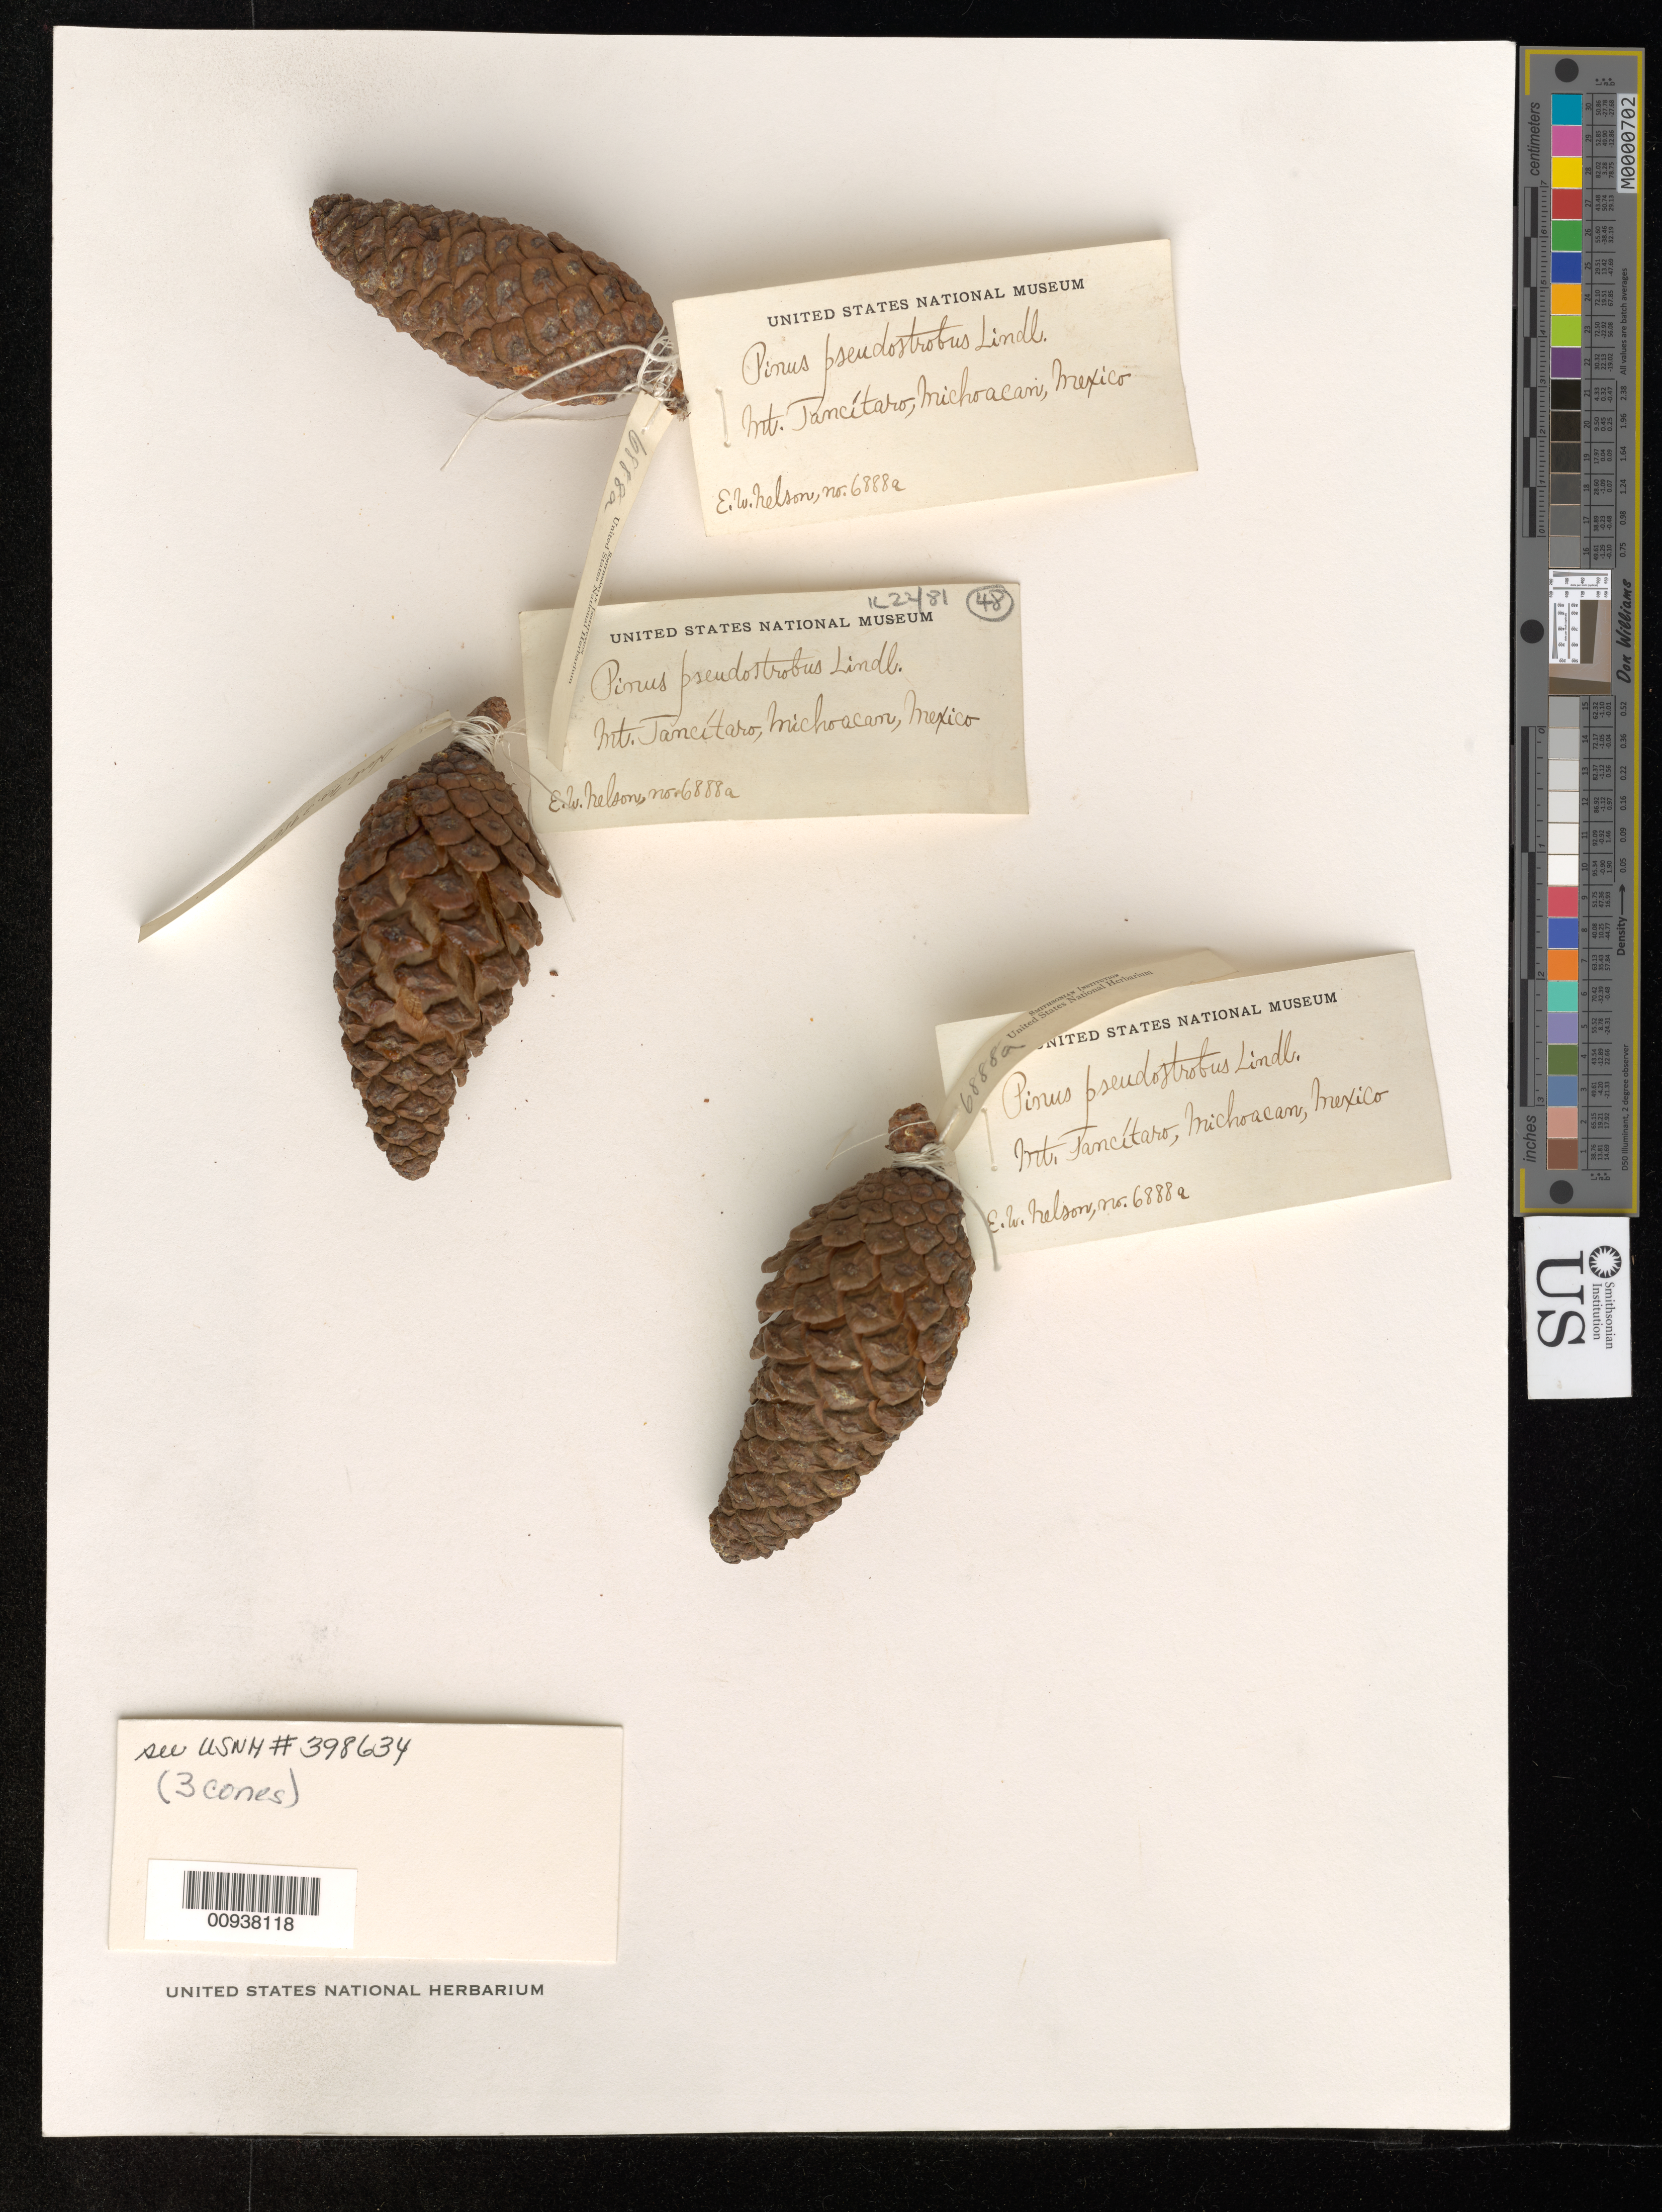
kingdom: Plantae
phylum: Tracheophyta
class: Pinopsida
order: Pinales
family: Pinaceae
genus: Pinus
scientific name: Pinus pseudostrobus subsp. pseudostrobus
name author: Lindl.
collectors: E. W. Nelson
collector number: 6888 a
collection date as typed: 24 Feb 1903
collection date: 1903-02-24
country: Mexico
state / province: Michoacán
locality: N. slope Mt. Tancítaro.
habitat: N. slope Mt.